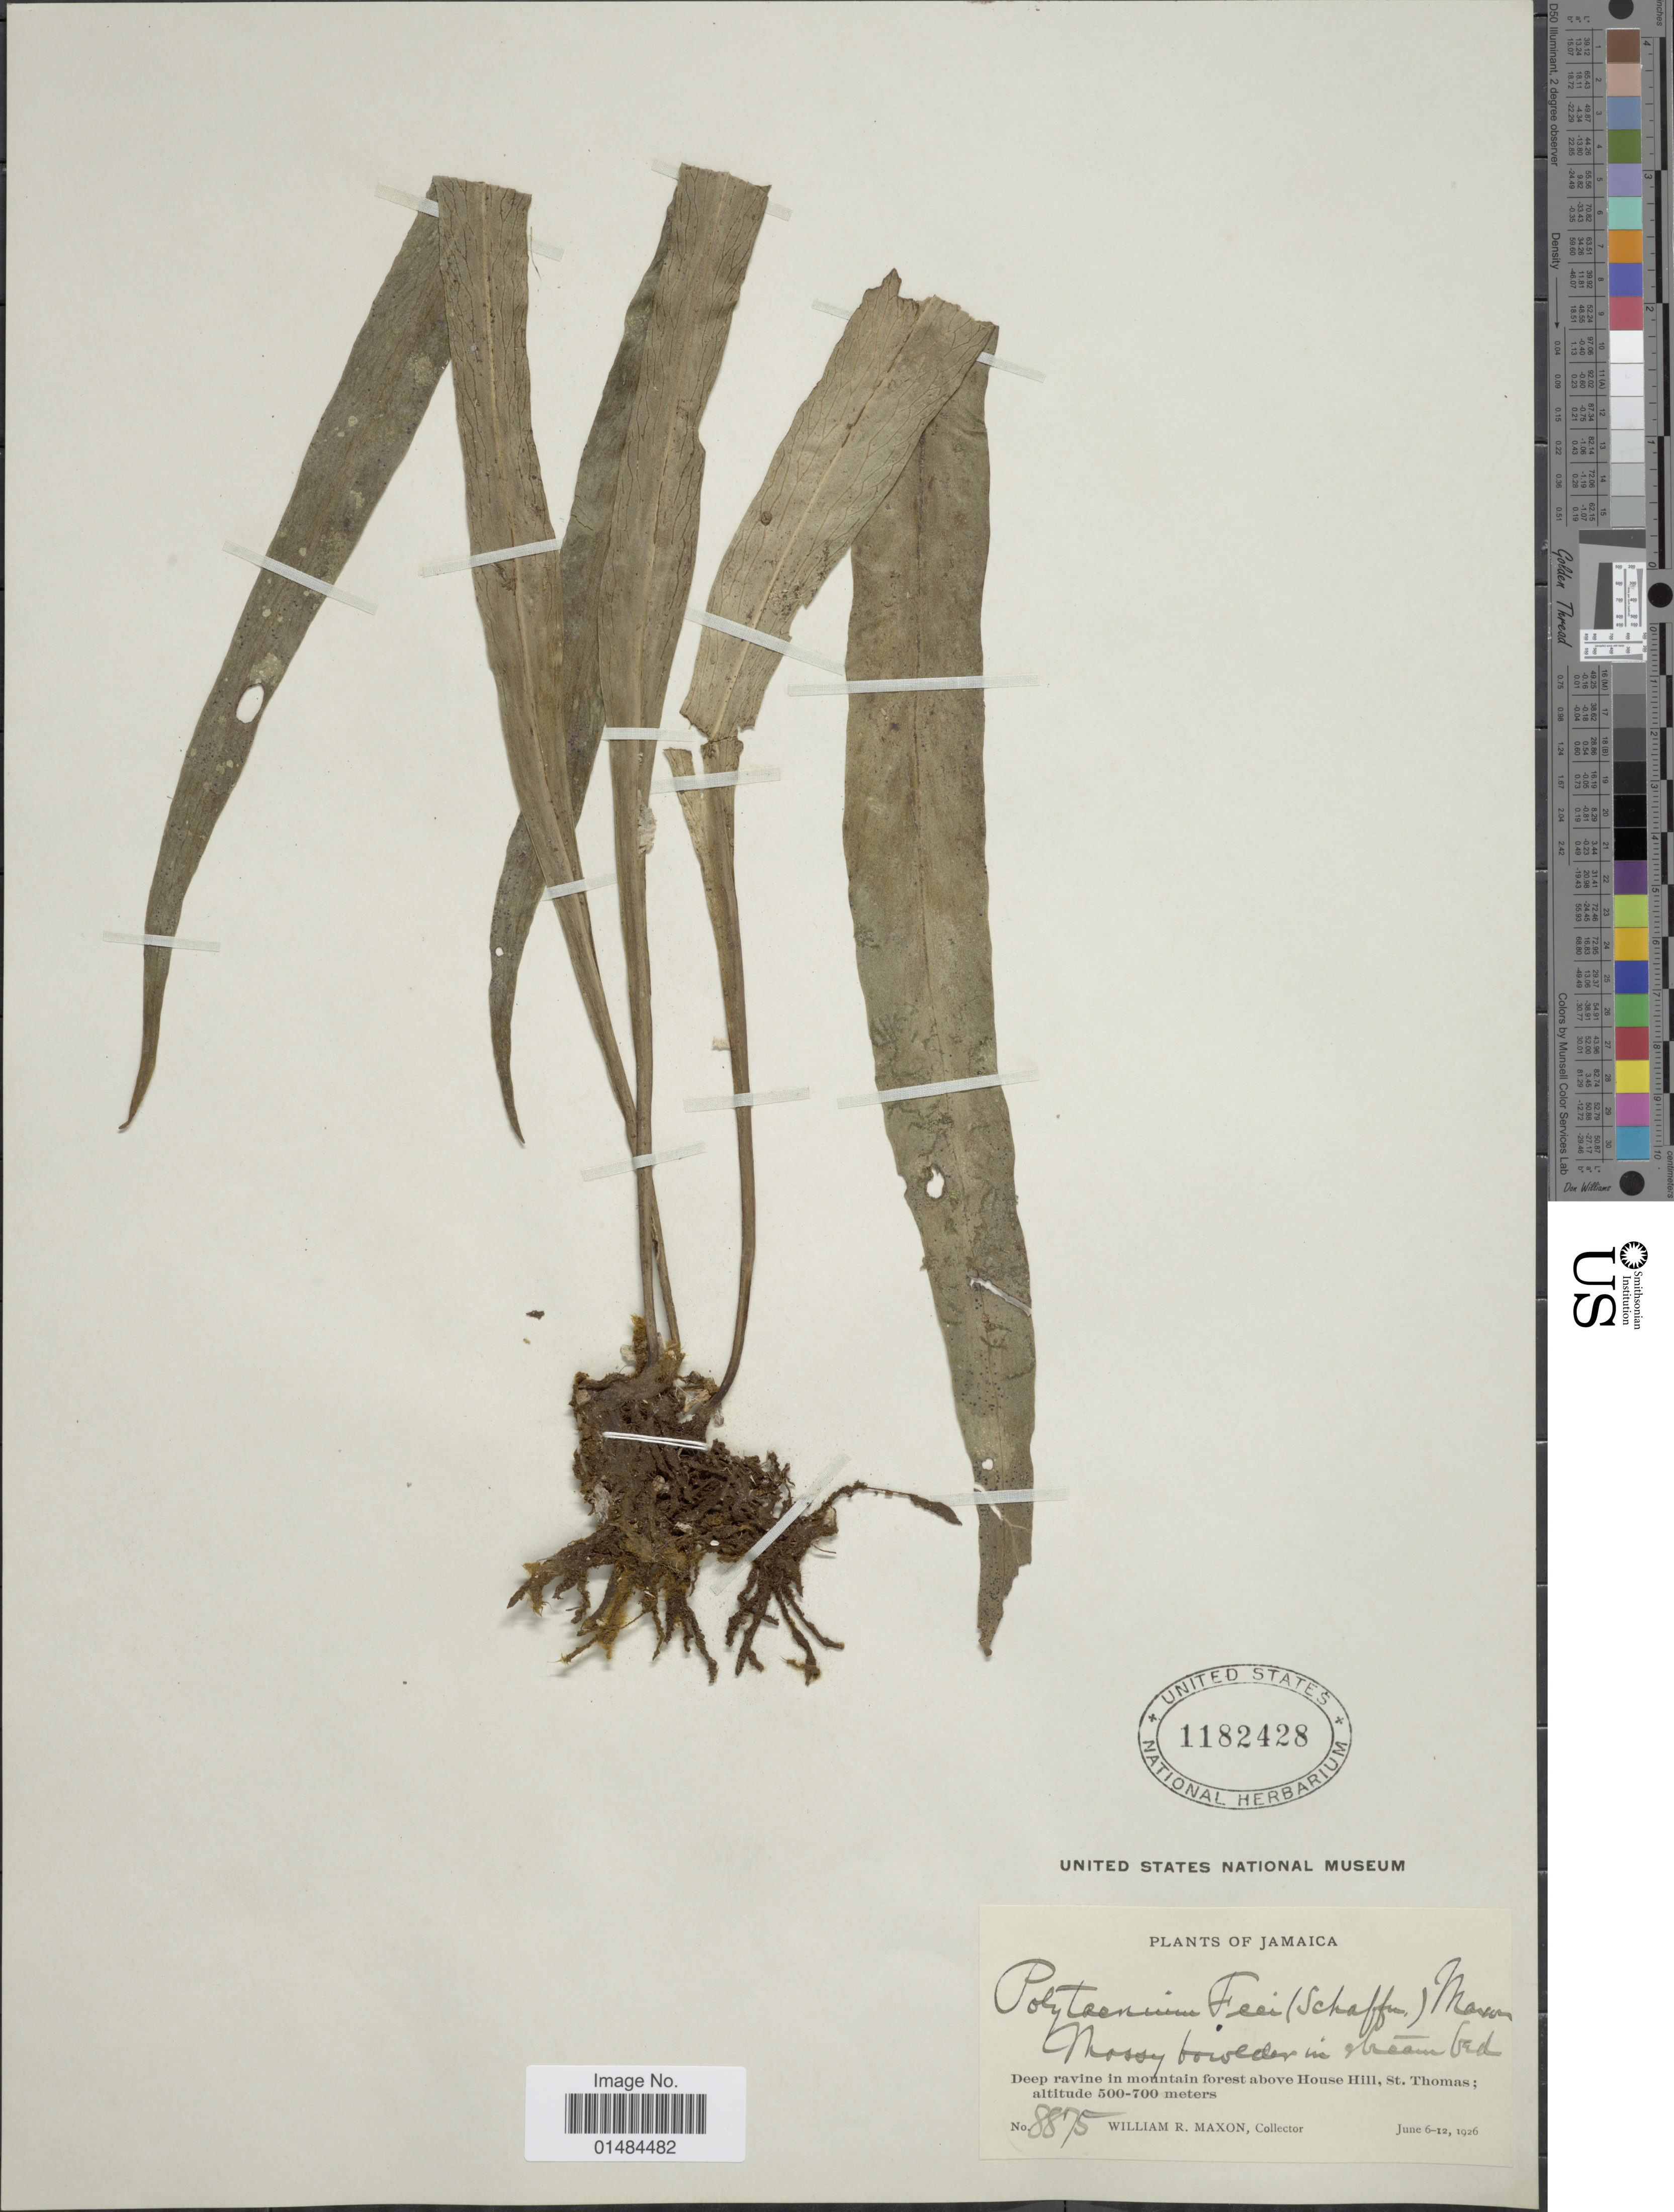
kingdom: Plantae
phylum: Tracheophyta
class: Polypodiopsida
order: Polypodiales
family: Pteridaceae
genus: Polytaenium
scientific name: Polytaenium lanceolatum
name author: (L.) Desv.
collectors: W. R. Maxon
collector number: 8875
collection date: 1926-06-06/1926-06-12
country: Jamaica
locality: Deep ravine in mountain forest above House Hill, St. Thomas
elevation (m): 500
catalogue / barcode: US 1182428